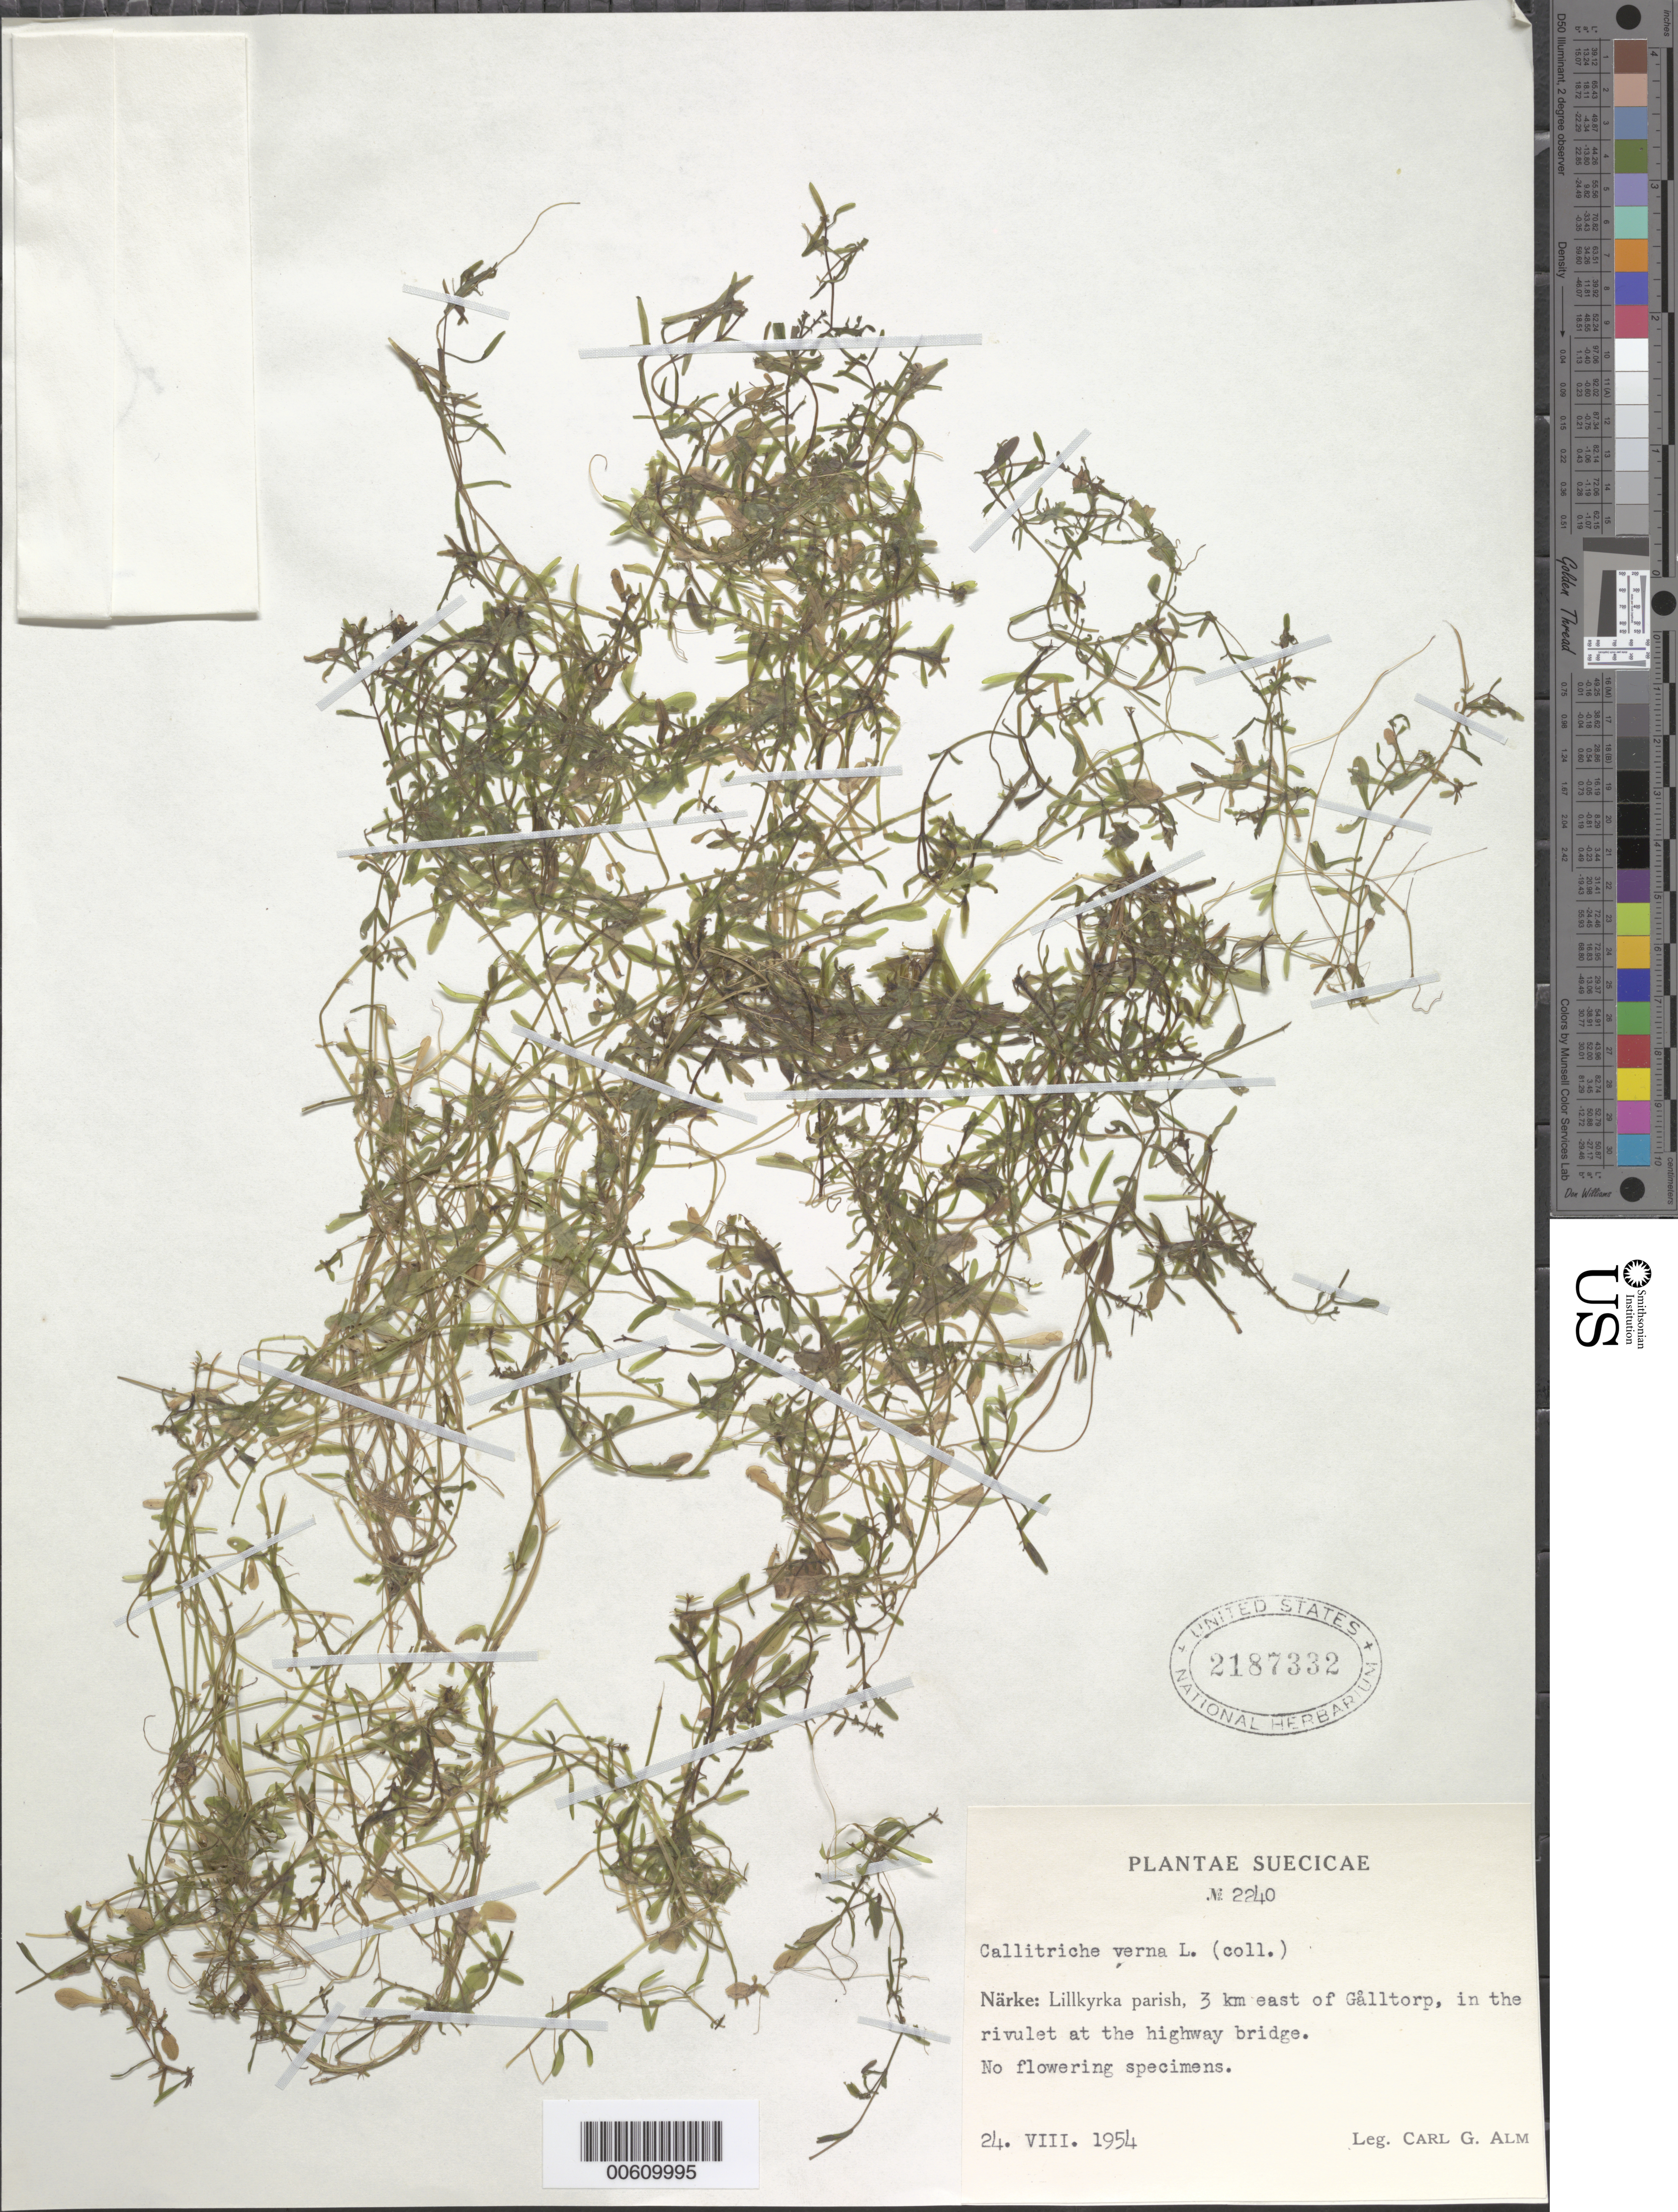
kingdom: Plantae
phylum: Tracheophyta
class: Magnoliopsida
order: Lamiales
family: Plantaginaceae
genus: Callitriche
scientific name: Callitriche stagnalis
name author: Scop.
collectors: C. Alm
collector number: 2240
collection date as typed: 24 Aug 1954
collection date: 1954-08-24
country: Sweden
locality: Närke, Lillkyrka parish, E of Galltorp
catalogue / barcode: US 2187332